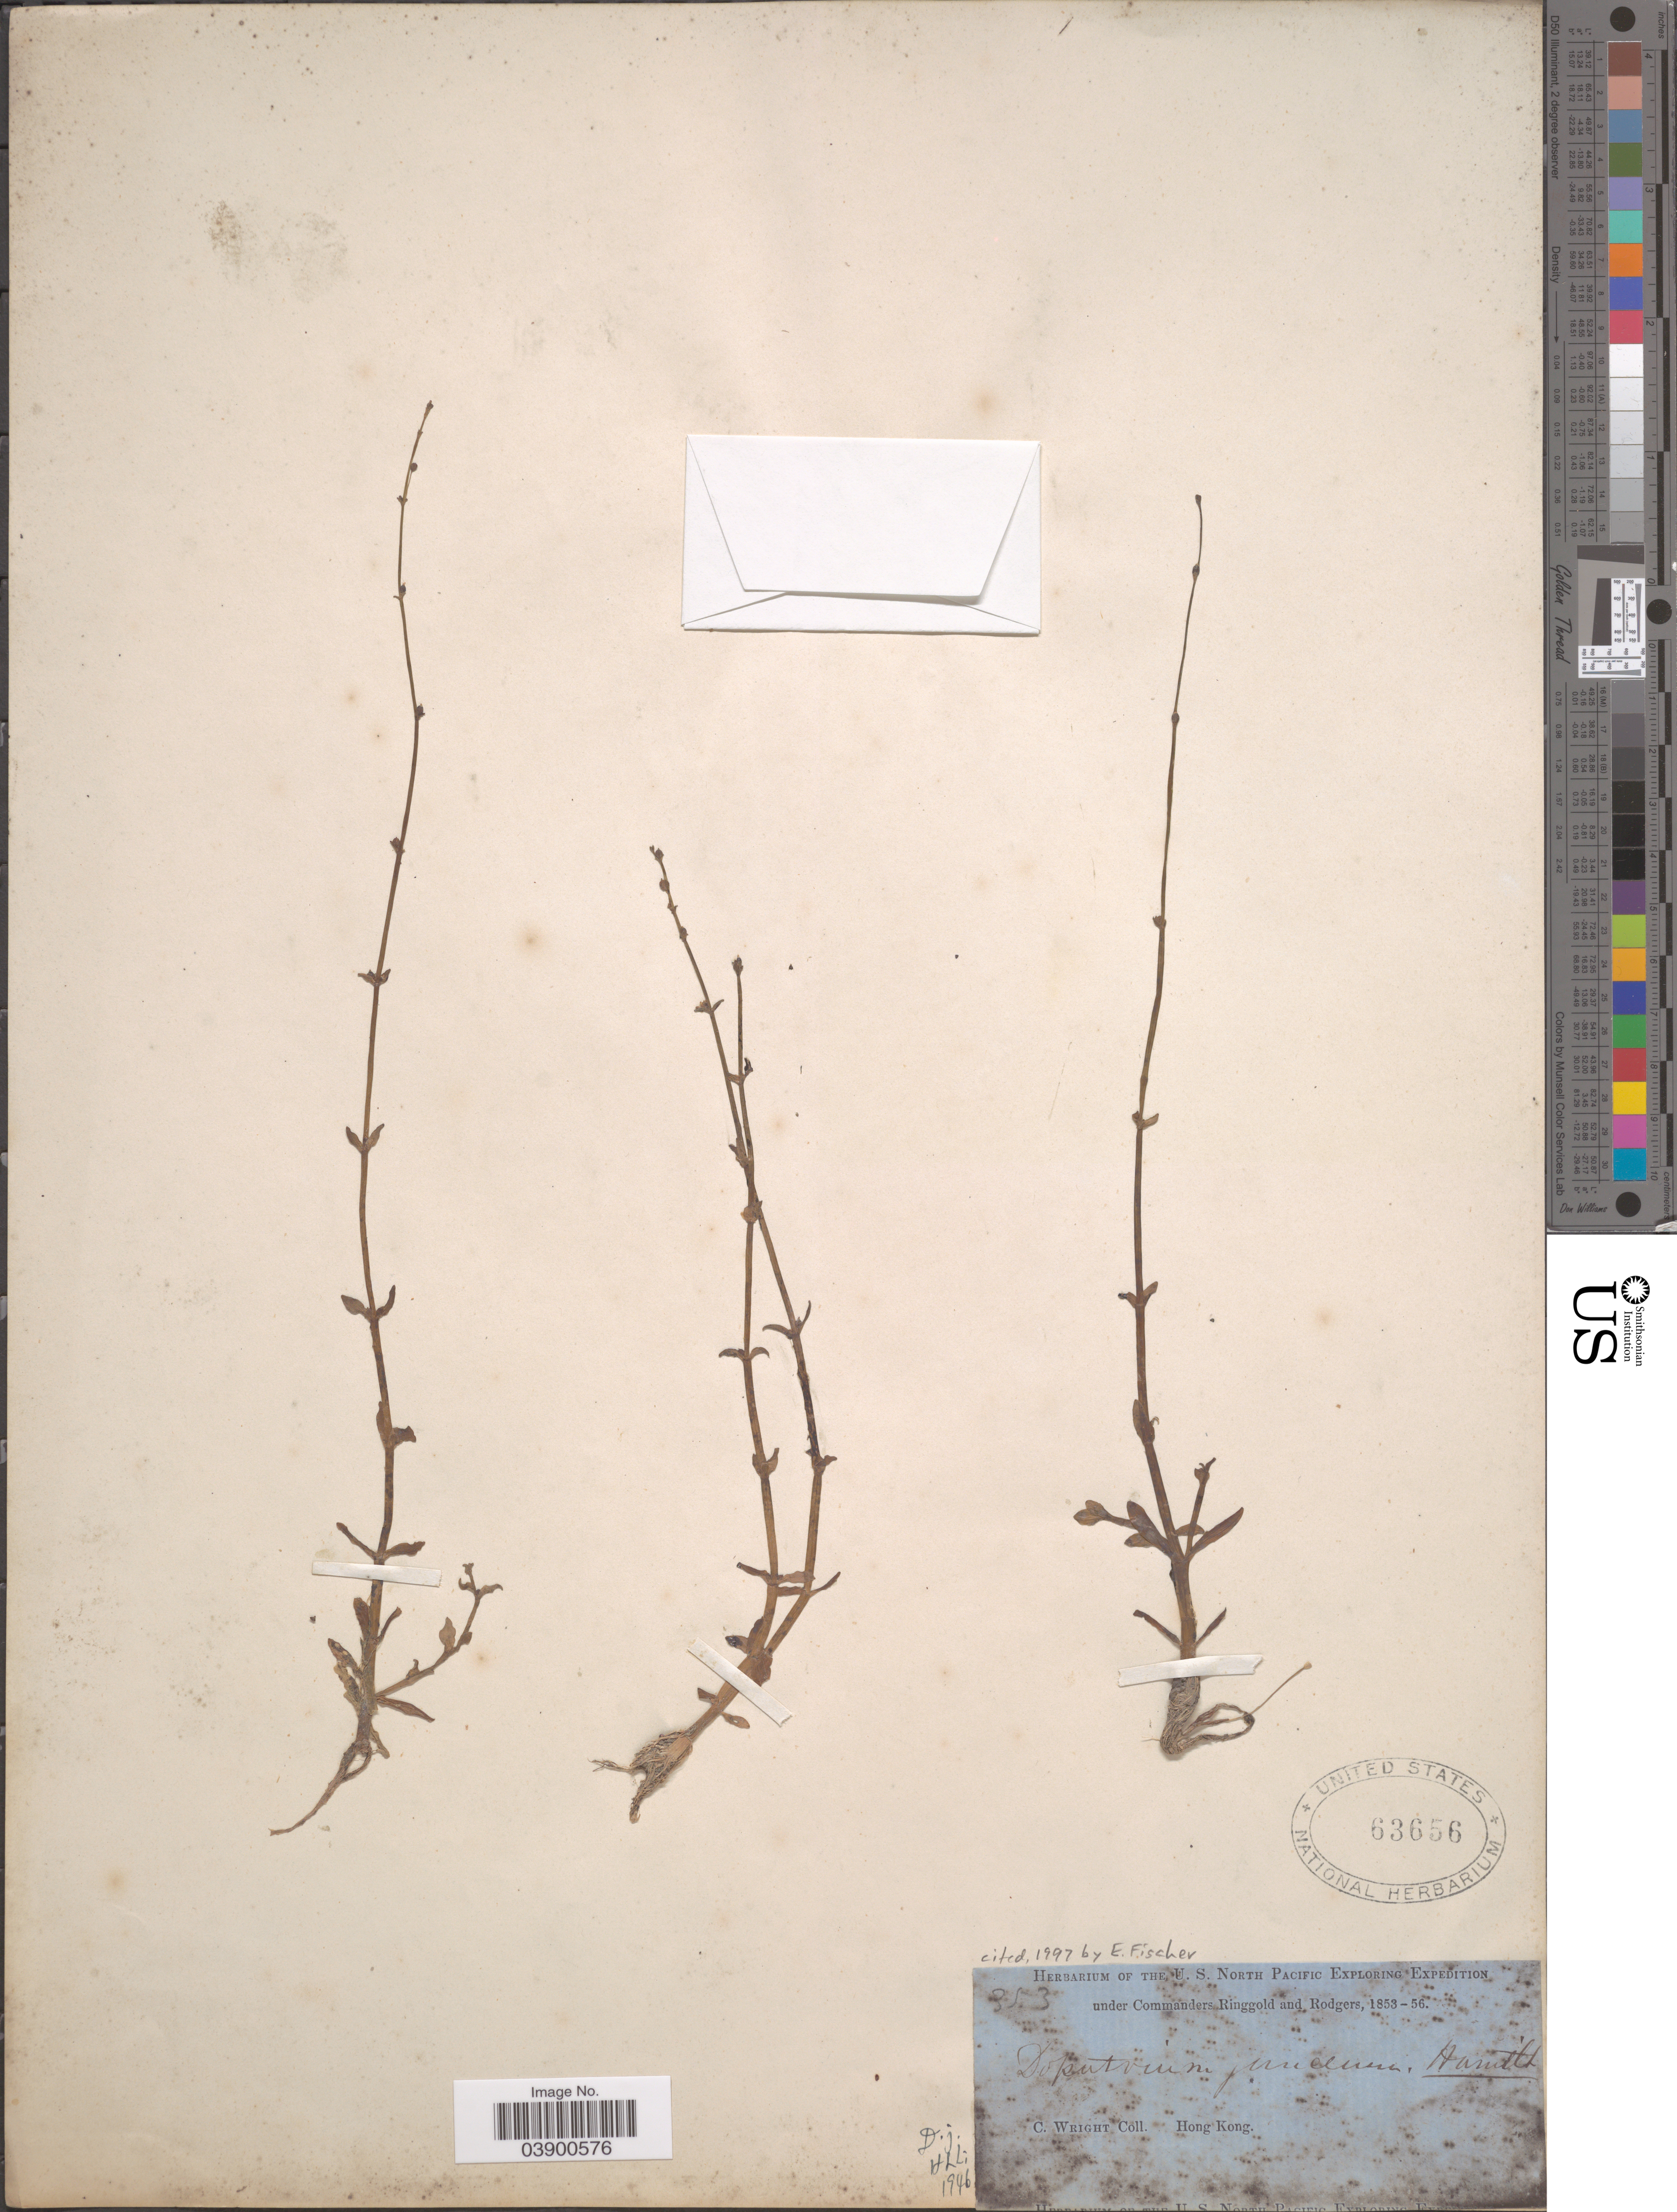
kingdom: Plantae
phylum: Tracheophyta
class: Magnoliopsida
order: Lamiales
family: Plantaginaceae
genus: Dopatrium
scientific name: Dopatrium junceum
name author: (Roxb.) Buch.-Ham. ex Benth.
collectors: C. Wright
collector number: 353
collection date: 1853/1856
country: China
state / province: Hong Kong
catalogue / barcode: US 63656